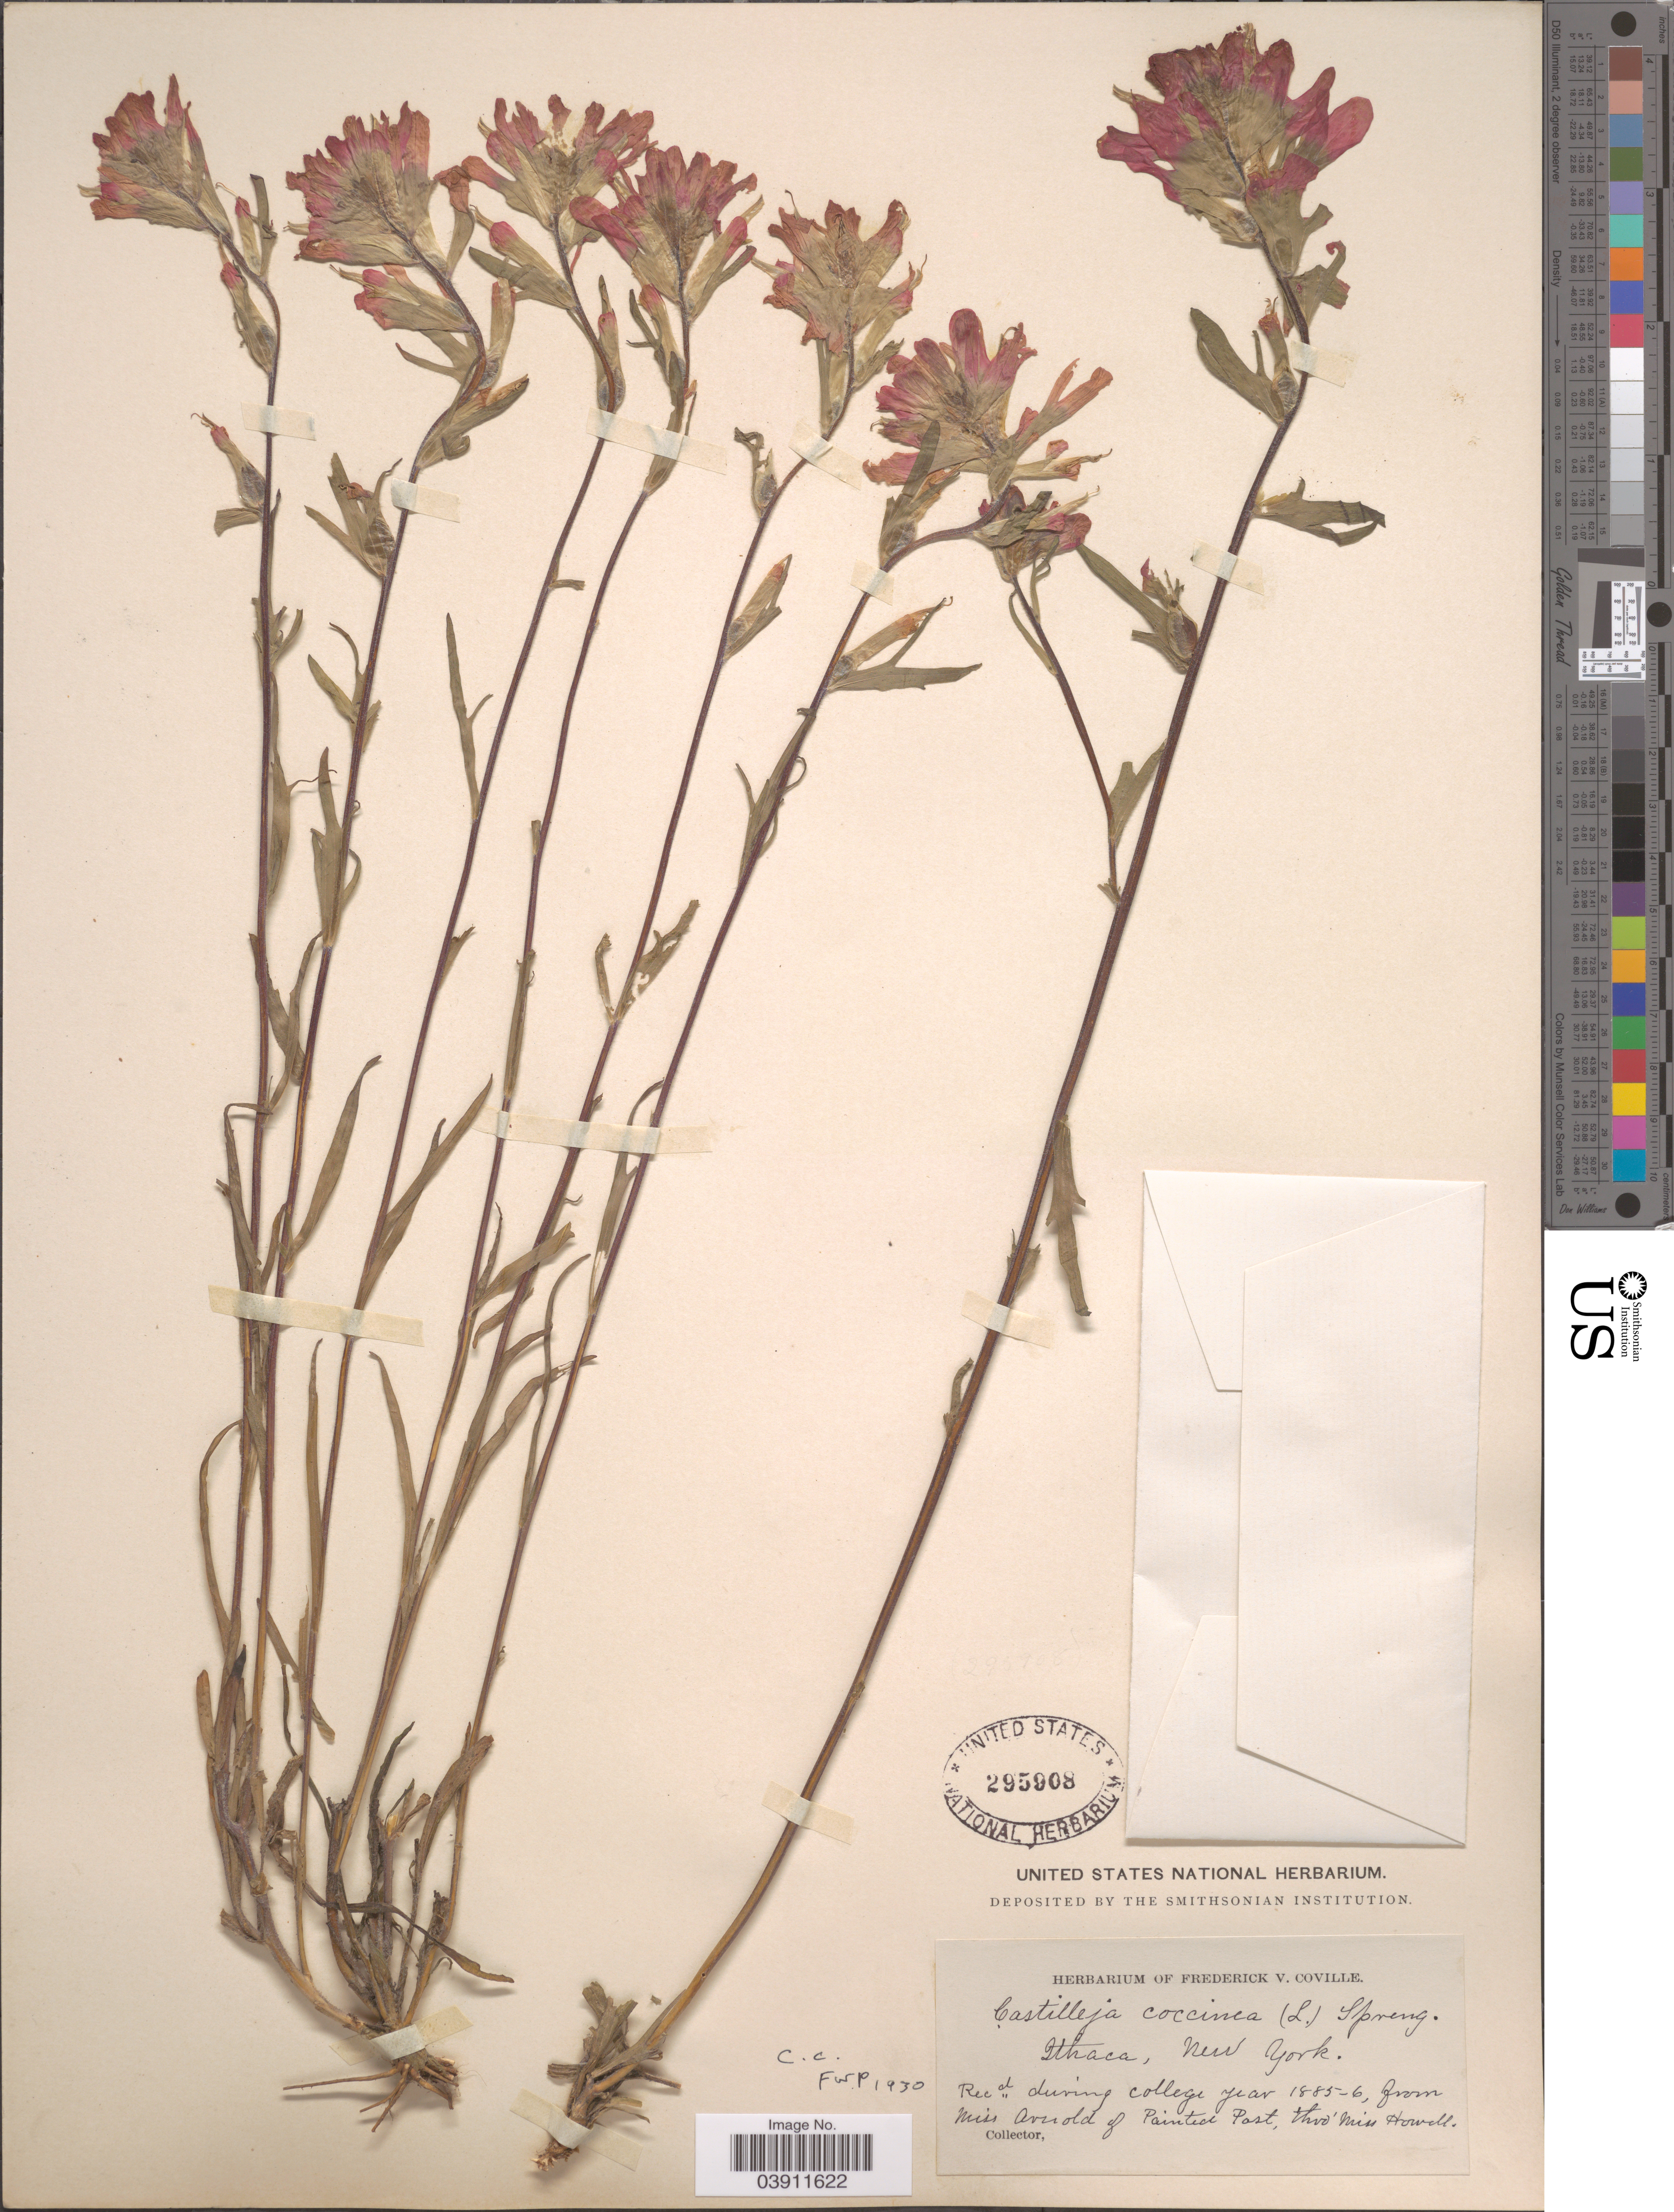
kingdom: Plantae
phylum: Tracheophyta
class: Magnoliopsida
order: Lamiales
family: Orobanchaceae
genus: Castilleja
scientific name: Castilleja coccinea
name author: (L.) Spreng.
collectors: ex herb. Fred. V. Coville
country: United States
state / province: New York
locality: Ithaca.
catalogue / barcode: US 295908